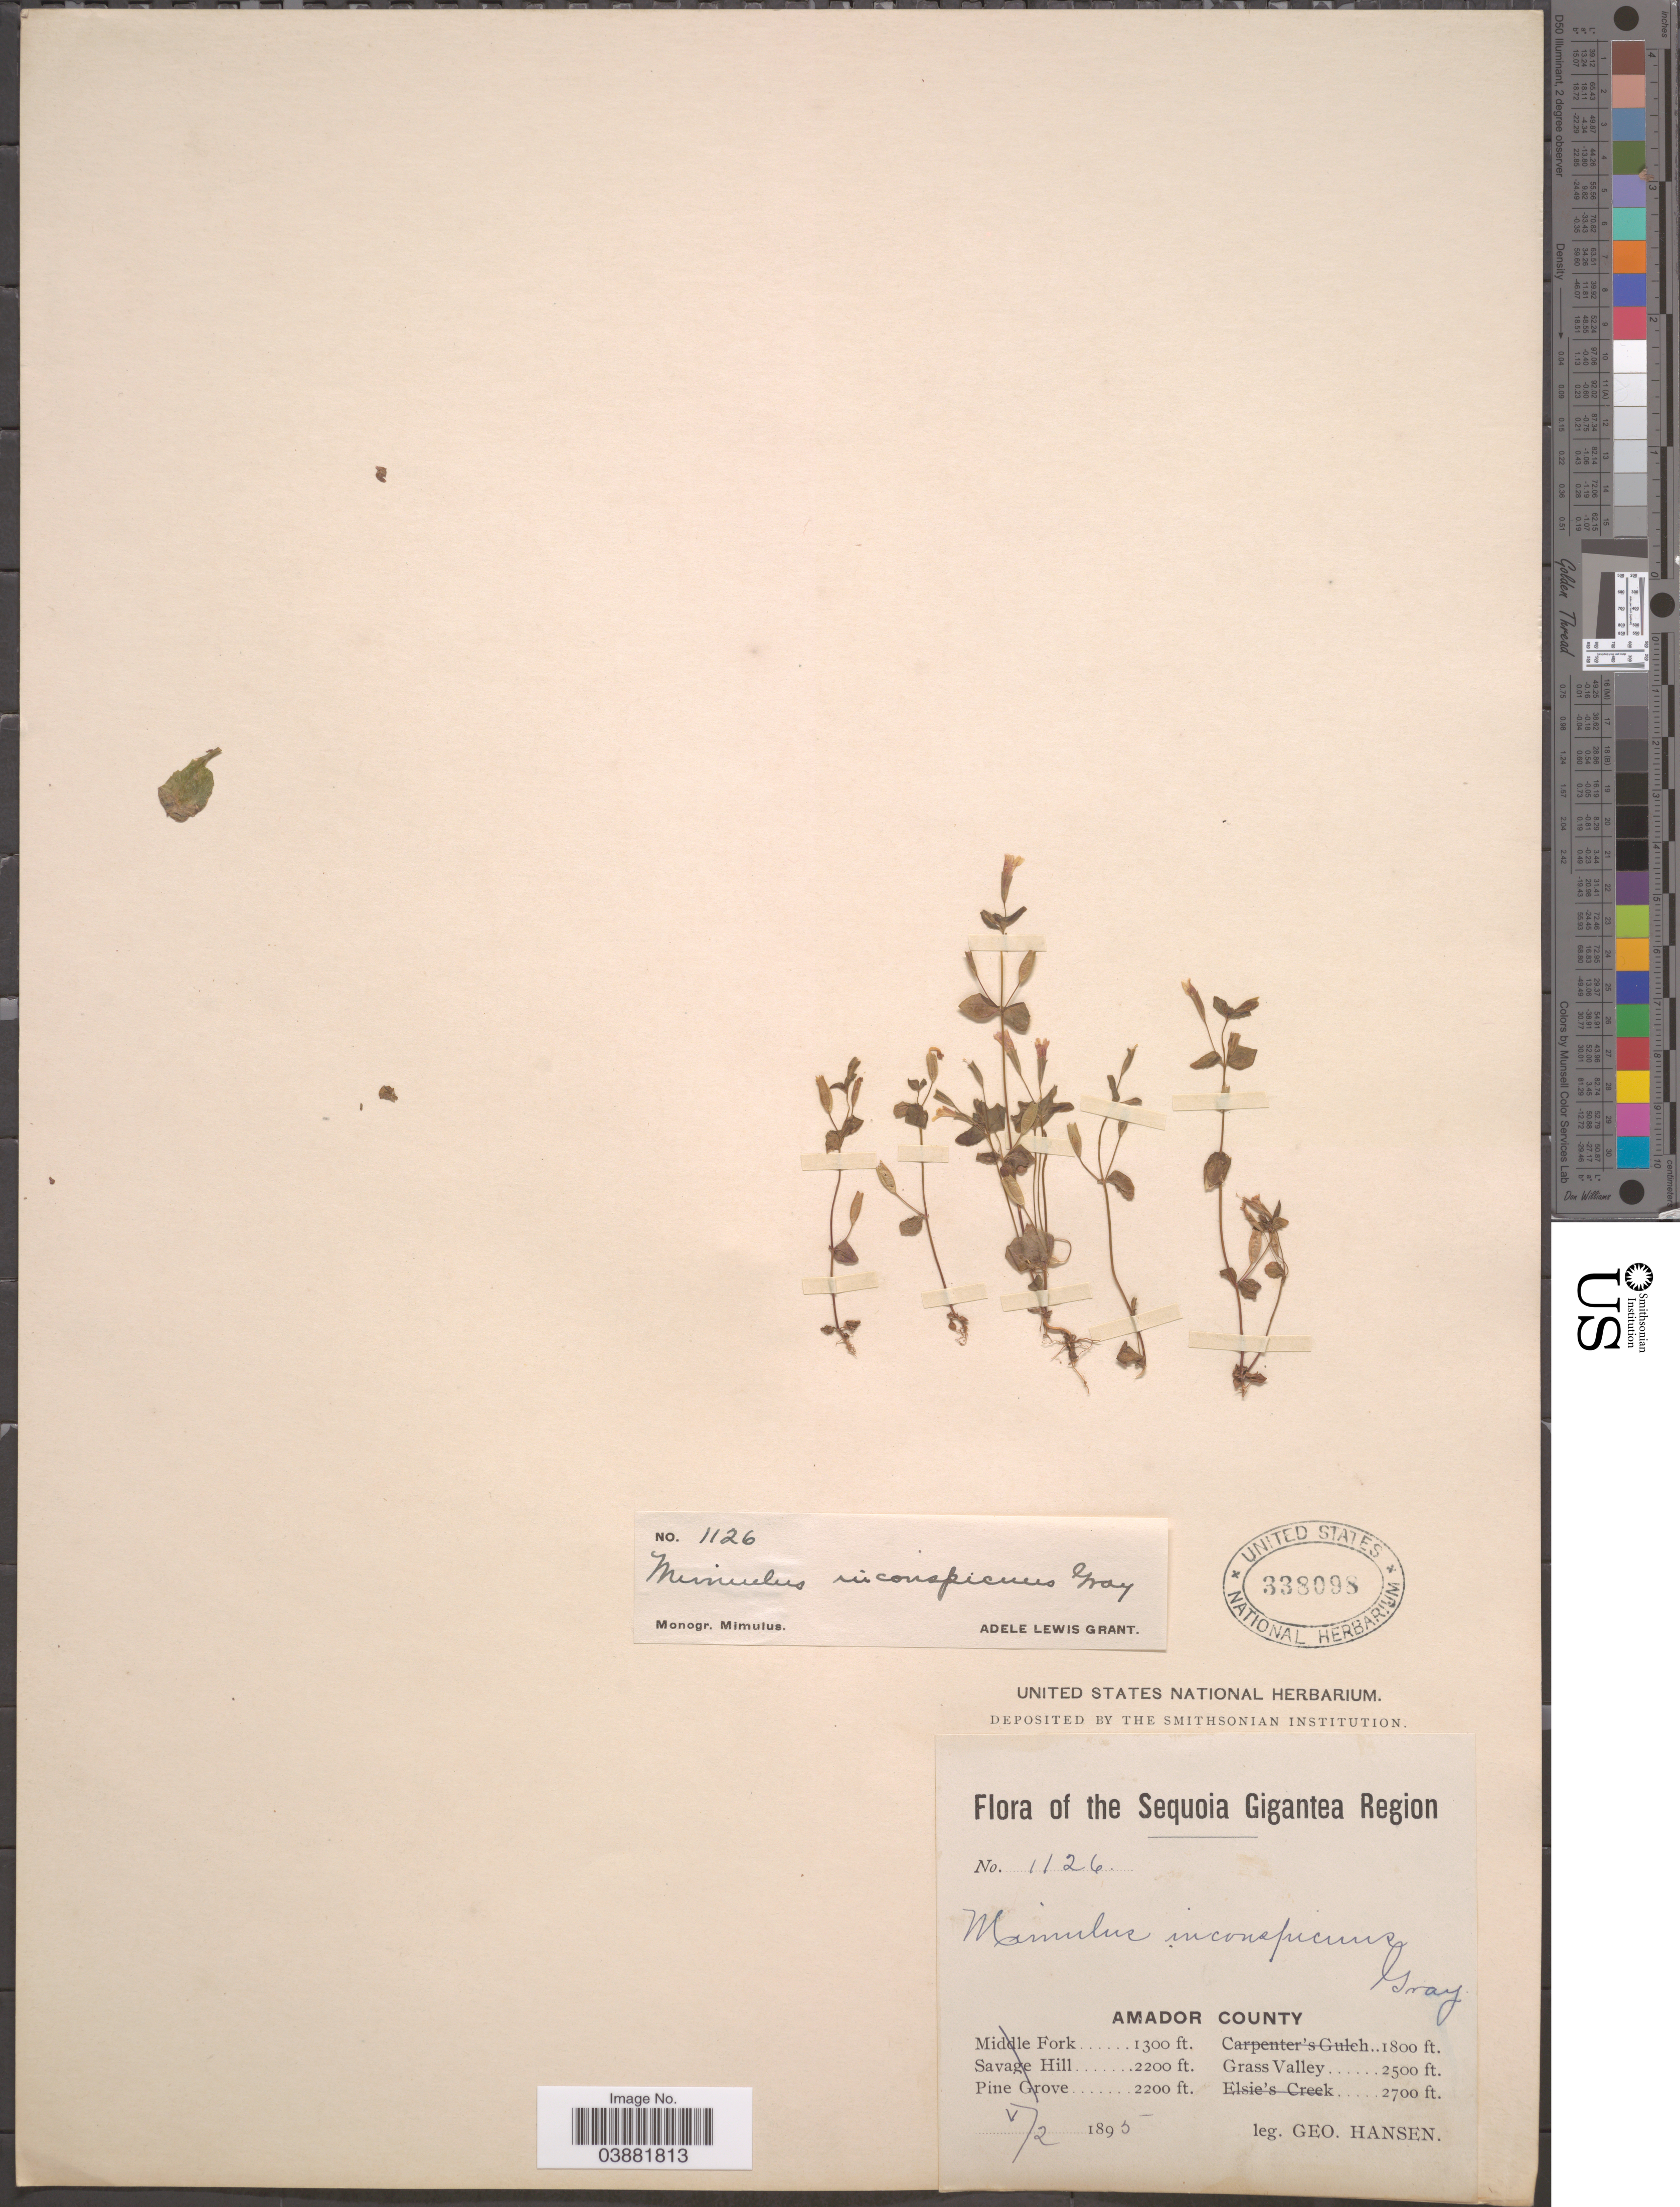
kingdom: Plantae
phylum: Tracheophyta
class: Magnoliopsida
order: Lamiales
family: Phrymaceae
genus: Mimulus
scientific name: Mimulus inconspicuus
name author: A. Gray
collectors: G. Hansen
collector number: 1126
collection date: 1895-05-02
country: United States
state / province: California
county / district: Amador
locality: The Sequoia Gigantea Region. Amador County. Grass Valley.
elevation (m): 762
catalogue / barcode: US 338098